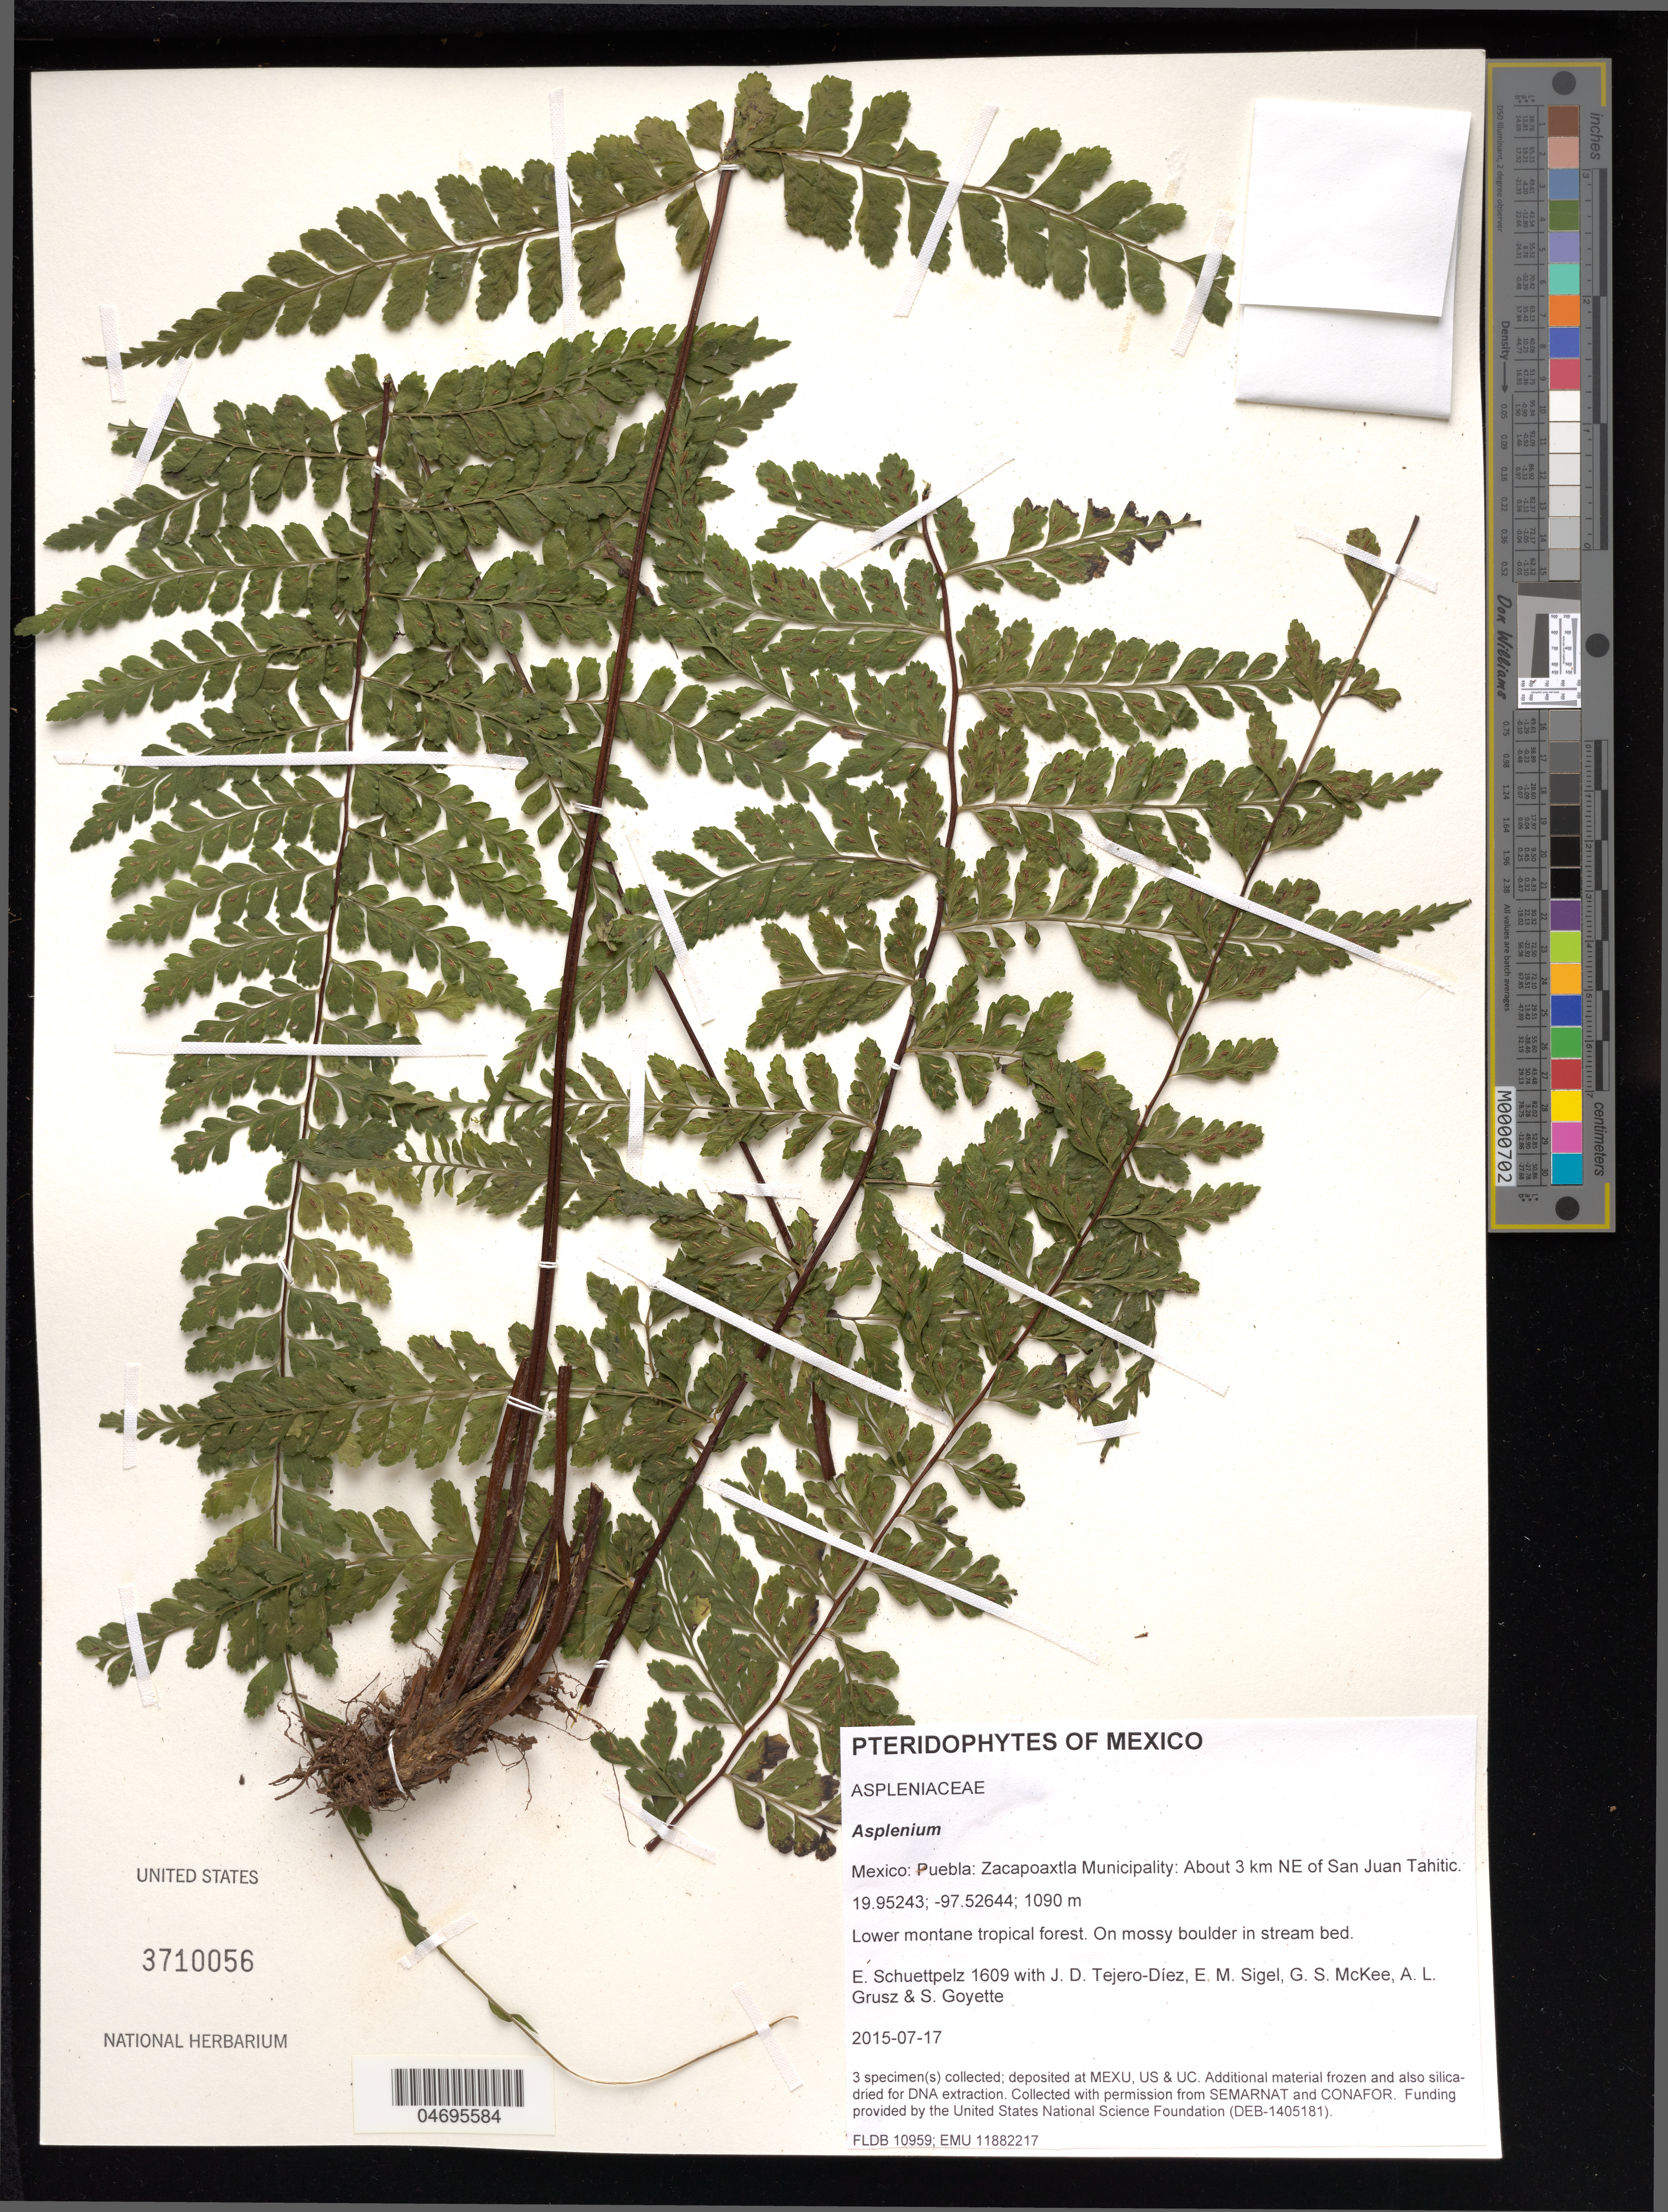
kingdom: Plantae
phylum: Tracheophyta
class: Polypodiopsida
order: Polypodiales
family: Aspleniaceae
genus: Asplenium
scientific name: Asplenium flabellulatum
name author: Kunze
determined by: Reis, A.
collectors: E. Schuettpelz, D. Tejero-Díez, E. M. Sigel, G. S. McKee & A. Grusz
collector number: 1609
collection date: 2015-07-17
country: Mexico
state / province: Puebla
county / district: Zacapoaxtla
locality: About 3 km NE of San Juan Tahitic.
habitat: Lower montane tropical forest.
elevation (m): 1090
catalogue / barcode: US 3710056